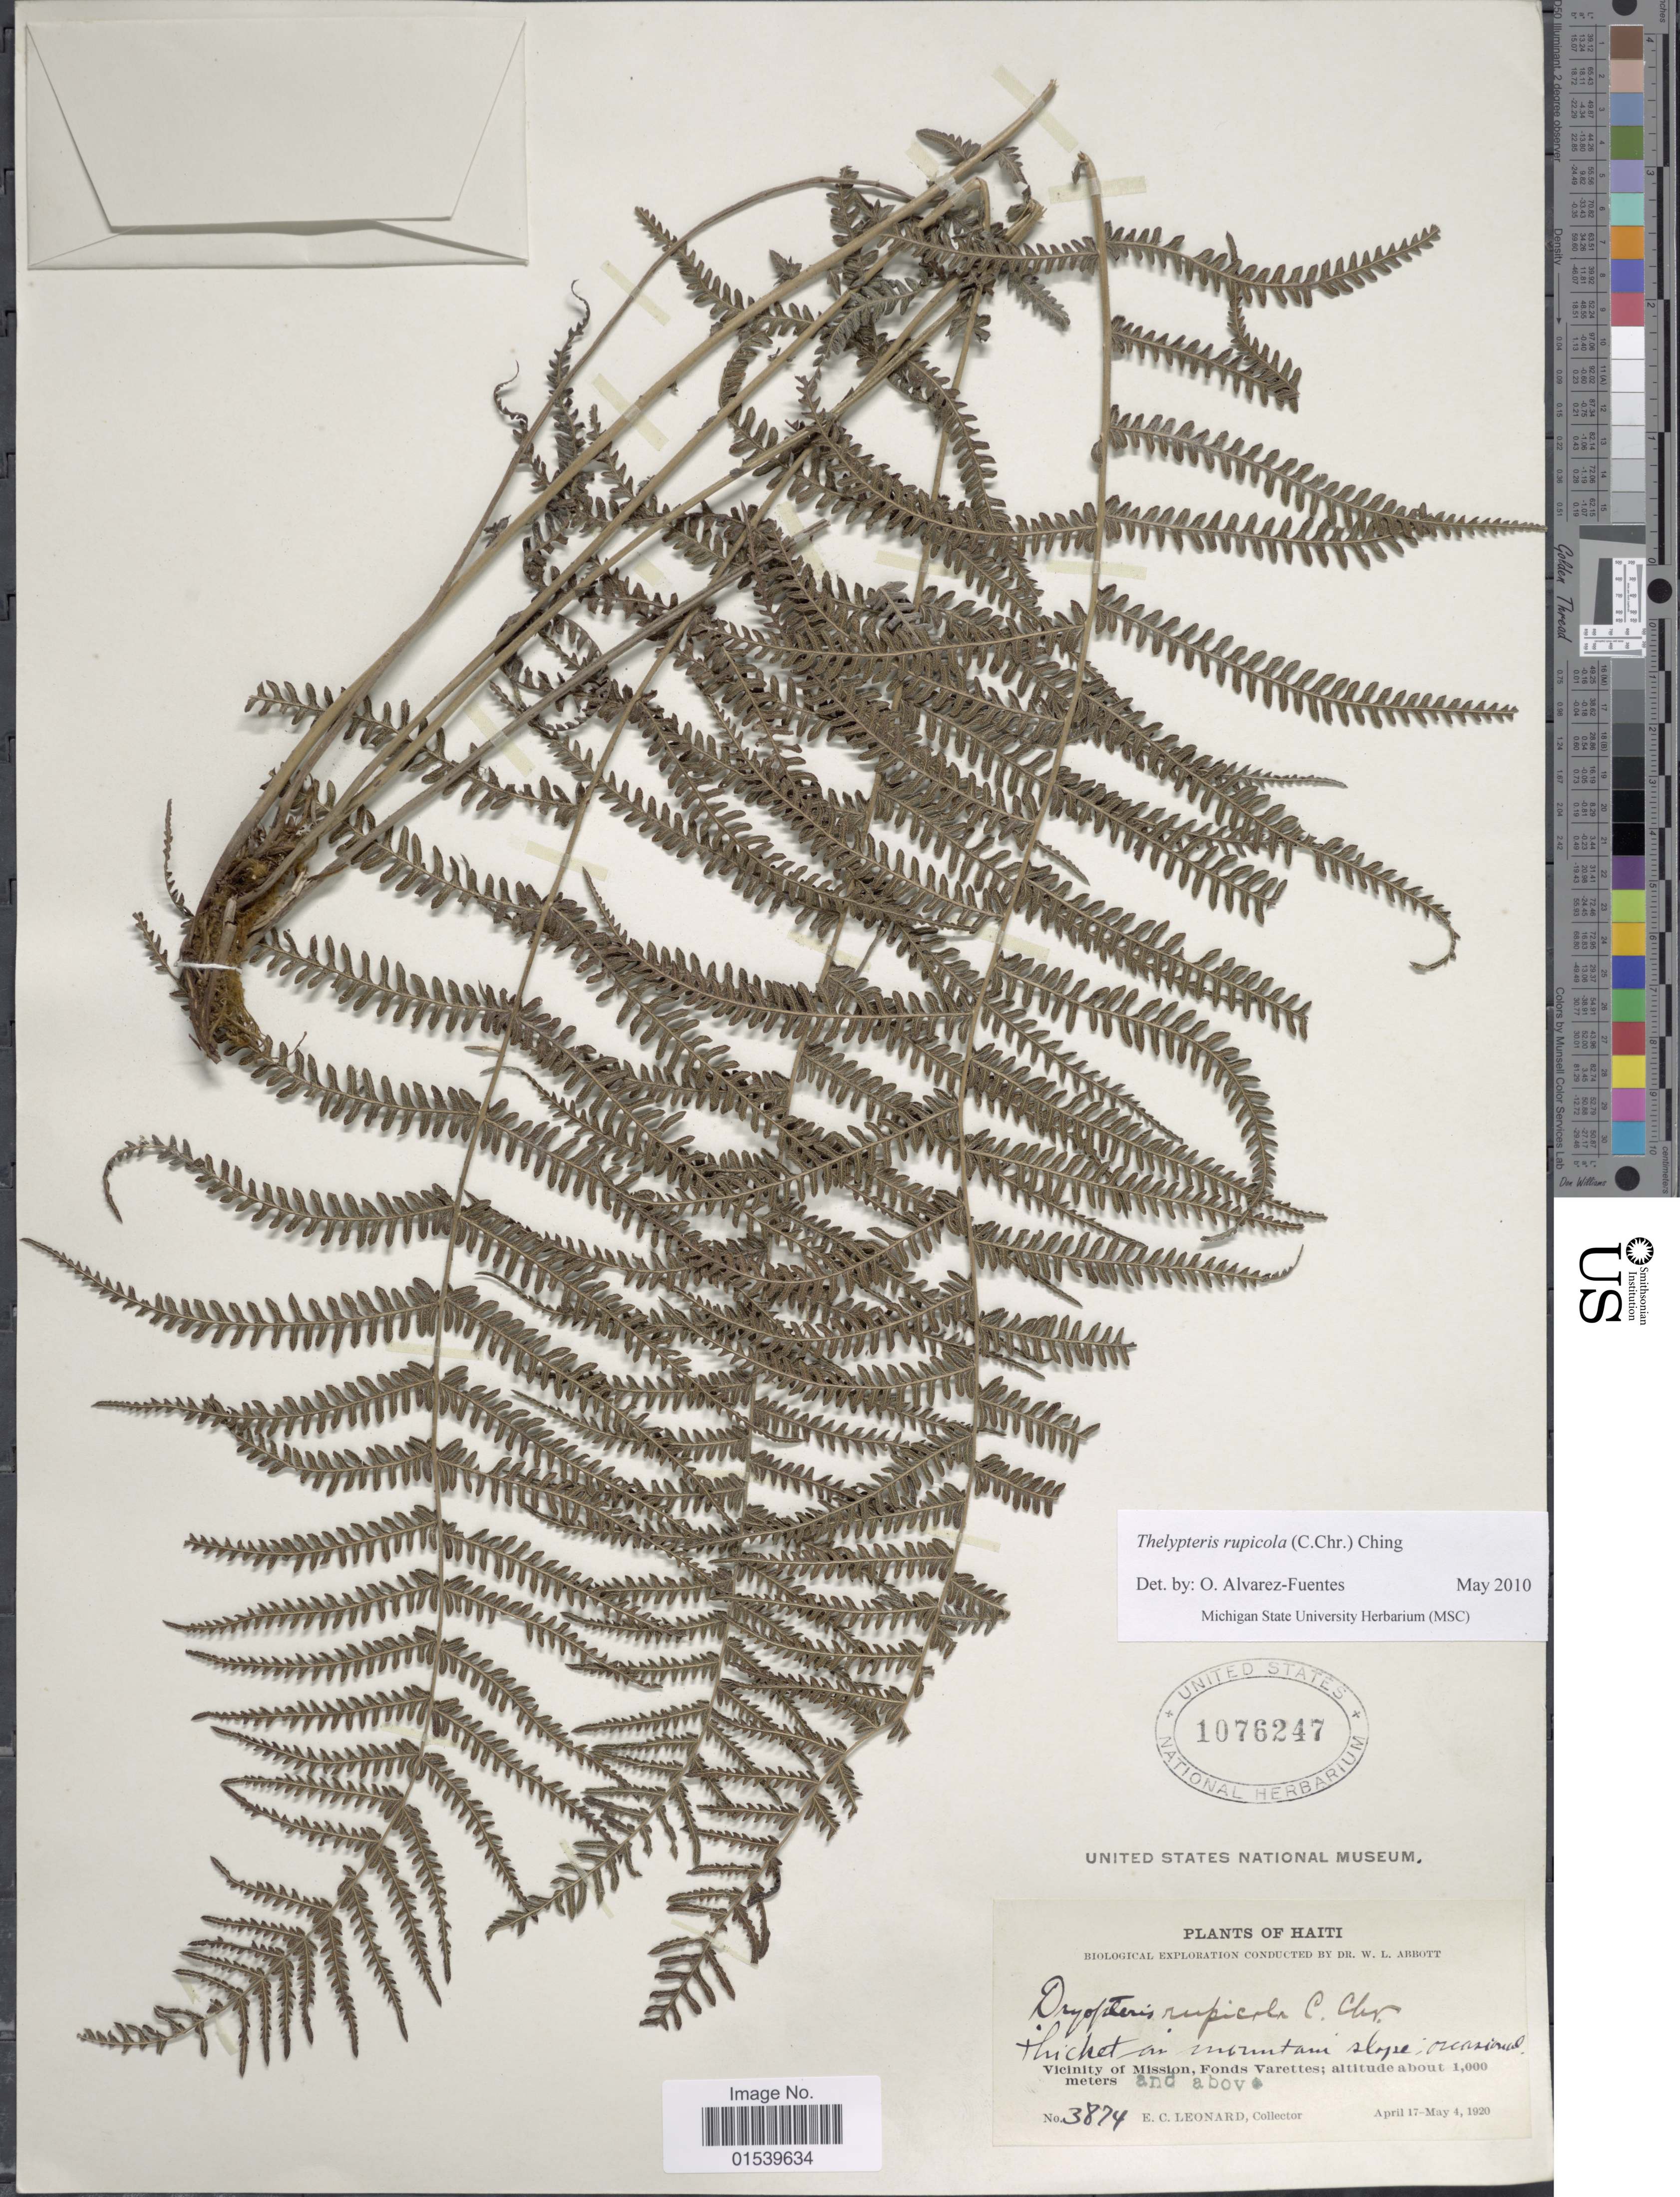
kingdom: Plantae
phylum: Tracheophyta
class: Polypodiopsida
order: Polypodiales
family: Thelypteridaceae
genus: Amauropelta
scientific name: Amauropelta rupicola (C. Chr.) comb. nov., ined 2015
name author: (C. Chr.)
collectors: E. C. Leonard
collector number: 3874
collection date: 1920-04-17/1920-05-04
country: Haiti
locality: Vicinity of Mission, Fonds Varettes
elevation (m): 1000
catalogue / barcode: US 1076247